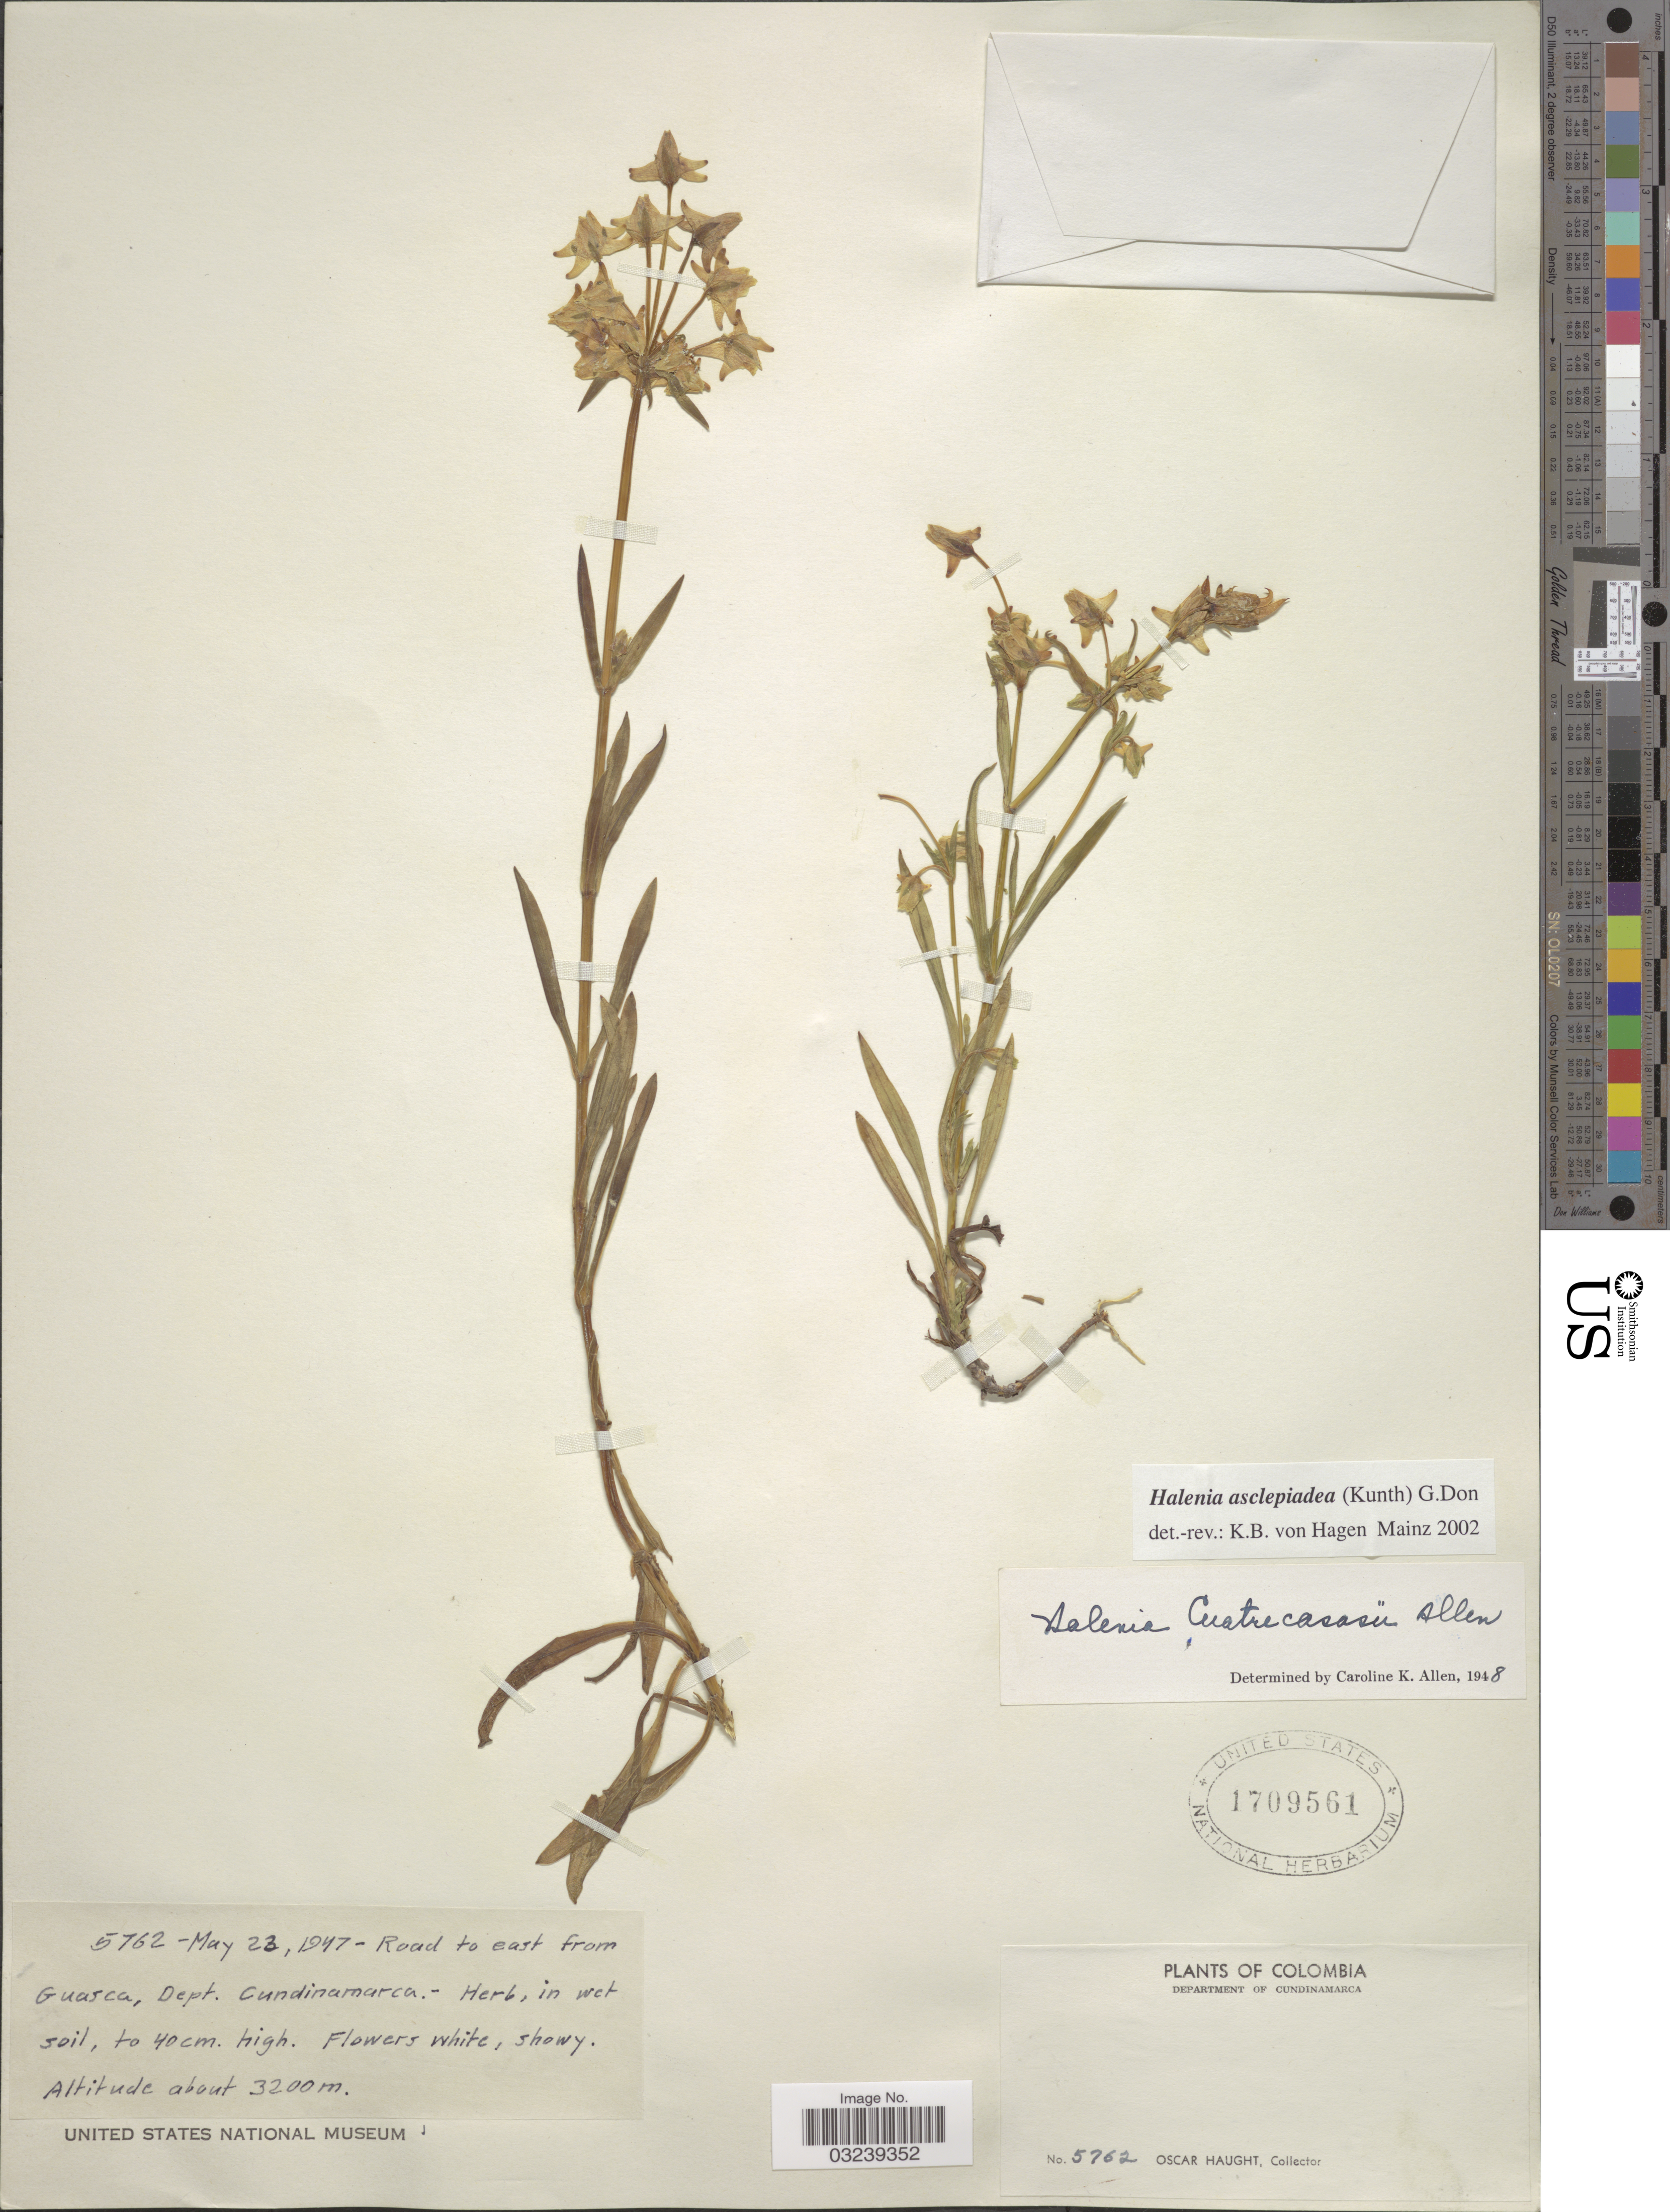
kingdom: Plantae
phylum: Tracheophyta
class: Magnoliopsida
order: Gentianales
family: Gentianaceae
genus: Halenia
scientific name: Halenia asclepiadea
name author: (Kunth) G. Don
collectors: O. L. Haught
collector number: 5762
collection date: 1947-05-23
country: Colombia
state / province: Cundinamarca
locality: Road to east from Guasca, Dept. Cundinamarca.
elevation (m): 3200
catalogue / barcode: US 1709561